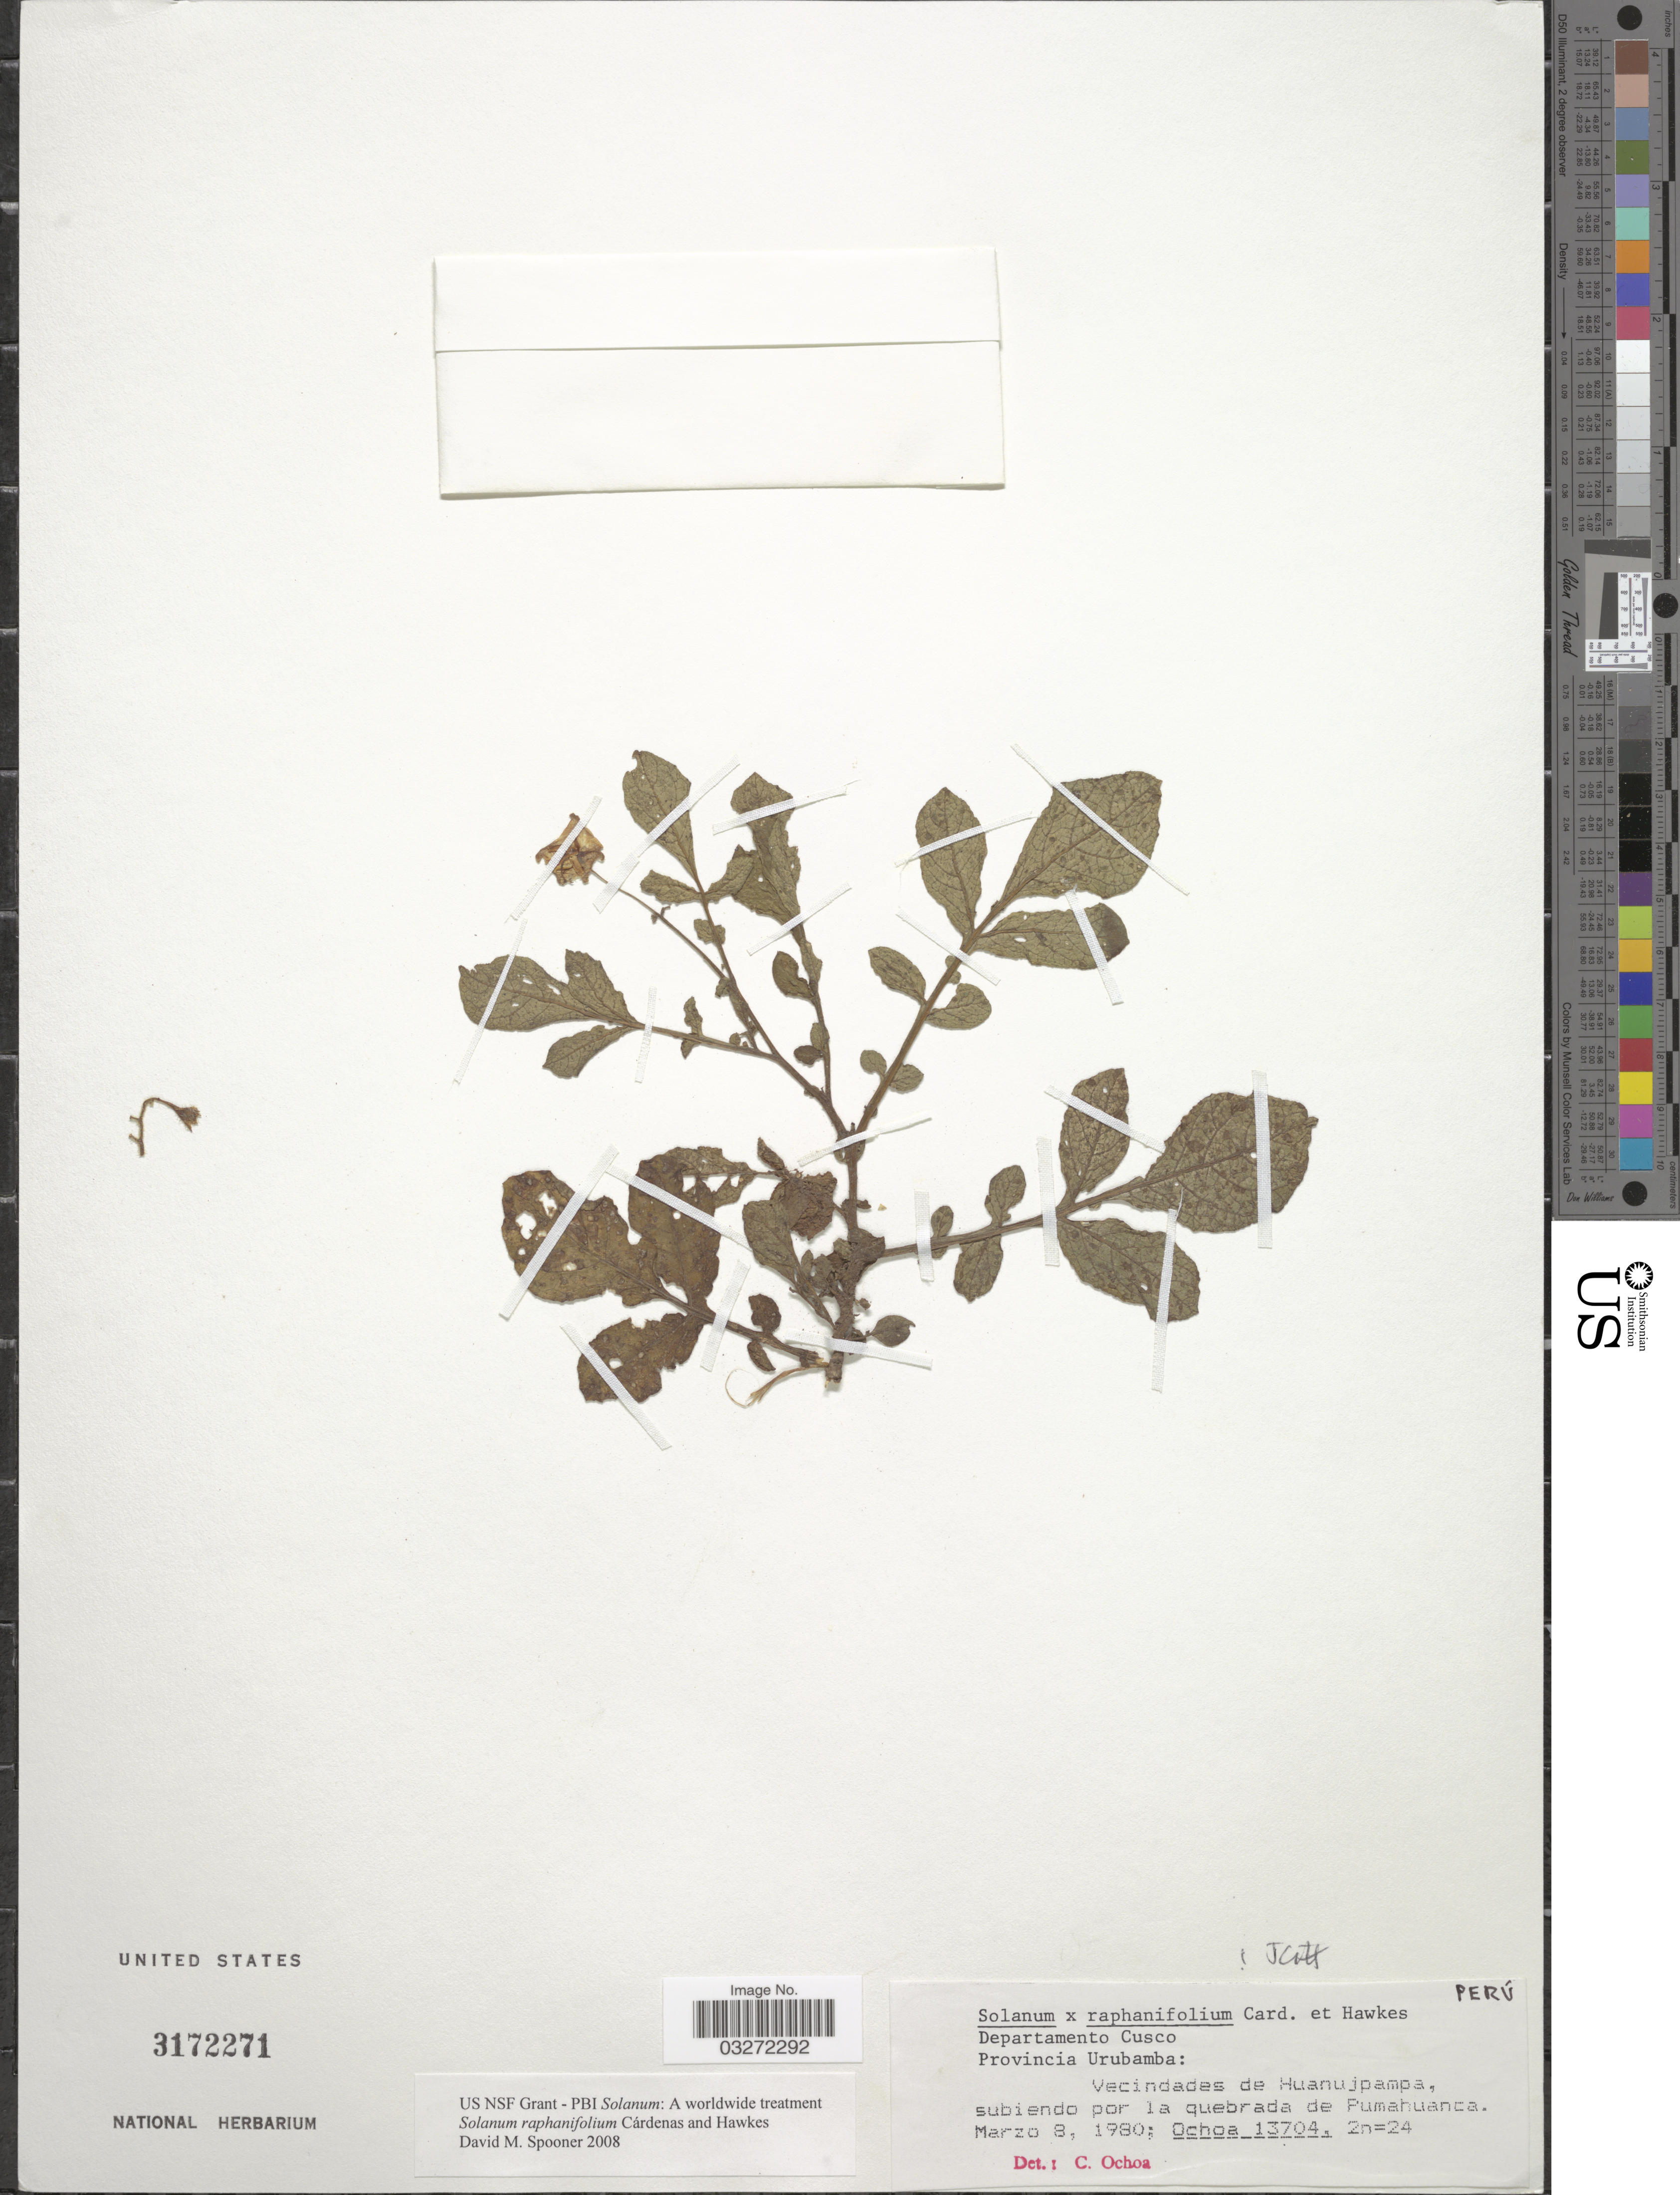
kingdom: Plantae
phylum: Tracheophyta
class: Magnoliopsida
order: Solanales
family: Solanaceae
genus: Solanum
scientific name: Solanum raphanifolium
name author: Cárdenas & Hawkes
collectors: -. Ochoa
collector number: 13704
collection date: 1980-03-08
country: Peru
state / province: Cusco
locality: Departamento Cusco, Provincia Urubamba: Vecindades de Huanujpampa, subiendo por la quebrada de Pumahuanca.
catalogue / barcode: US 3172271